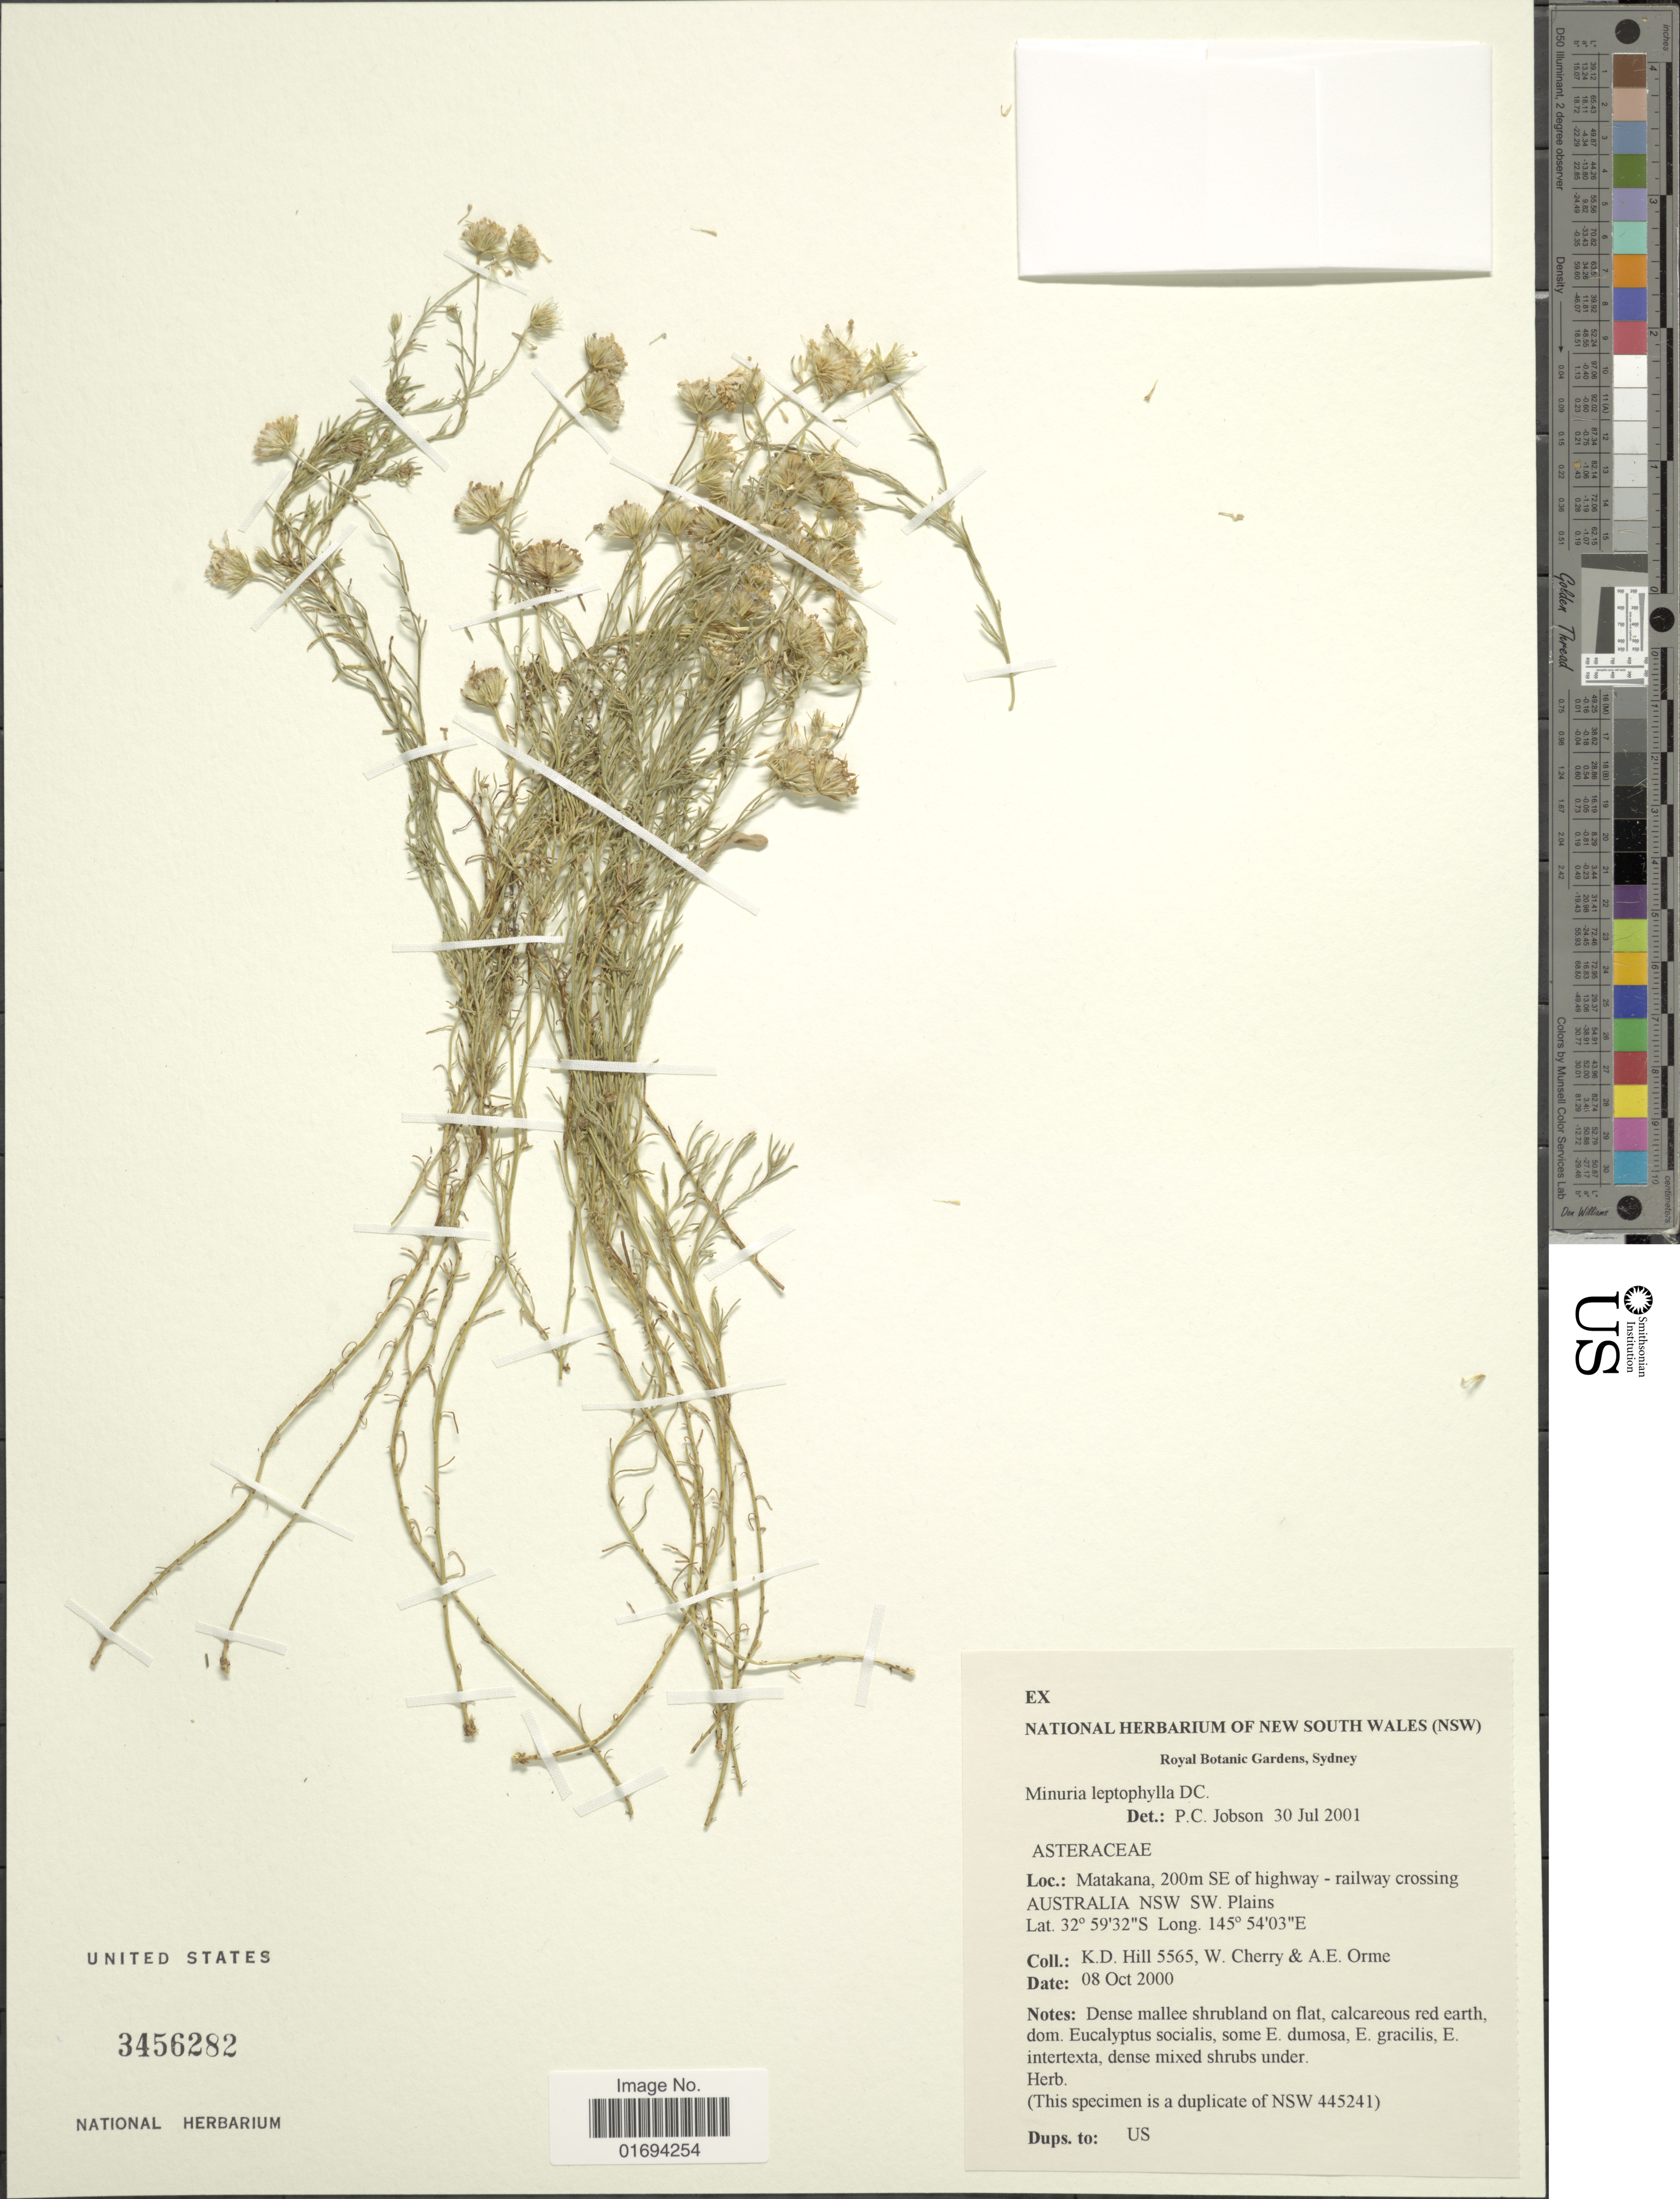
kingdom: Plantae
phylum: Tracheophyta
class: Magnoliopsida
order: Asterales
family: Asteraceae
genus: Minuria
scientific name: Minuria leptophylla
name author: DC.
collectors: K. D. Hill, W. A. Cherry & A. Orme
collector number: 5565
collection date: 2000-10-08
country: Australia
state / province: New South Wales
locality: Matakana, 200m SE of highway- railway crossing Australia NSW SW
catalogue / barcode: US 3456282